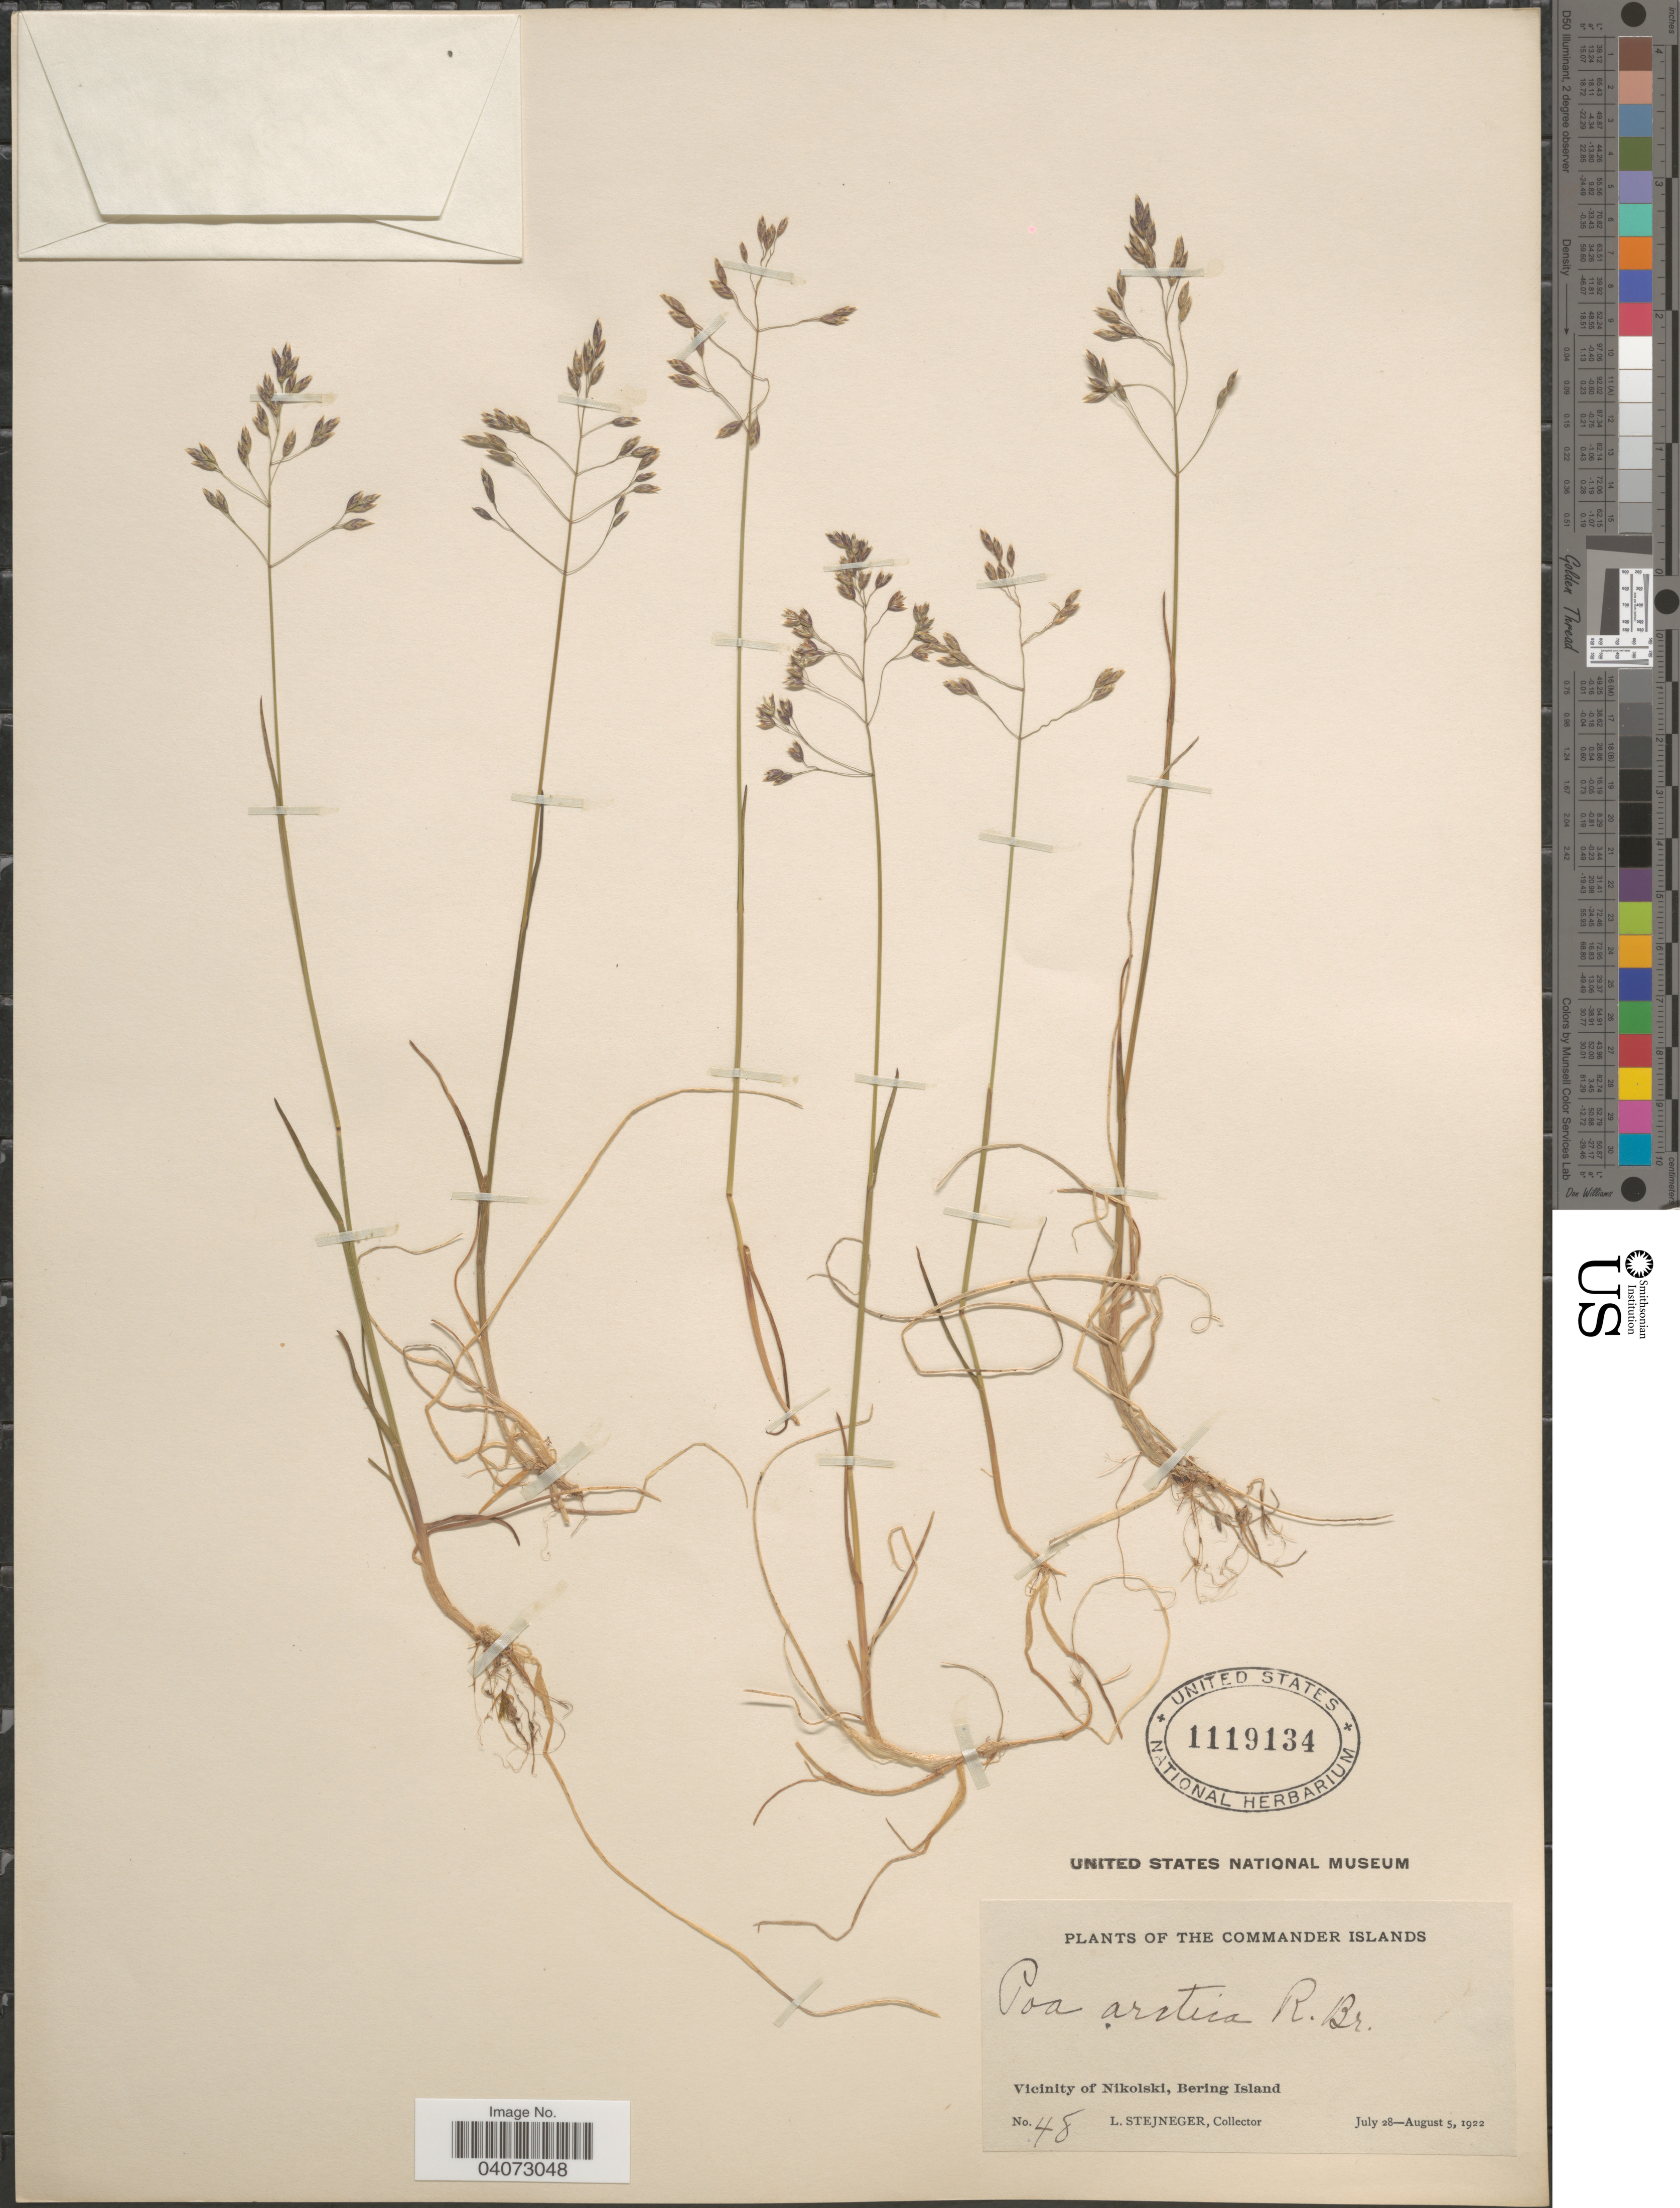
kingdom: Plantae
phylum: Tracheophyta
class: Liliopsida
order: Poales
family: Poaceae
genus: Poa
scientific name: Poa arctica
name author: R. Br.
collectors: L. Stejneger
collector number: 48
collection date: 1922-07-28/1922-08-05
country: Russian Federation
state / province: Kamchatka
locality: Commander Islands. Vicinity of Nikolski. Bering Island.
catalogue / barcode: US 1119134